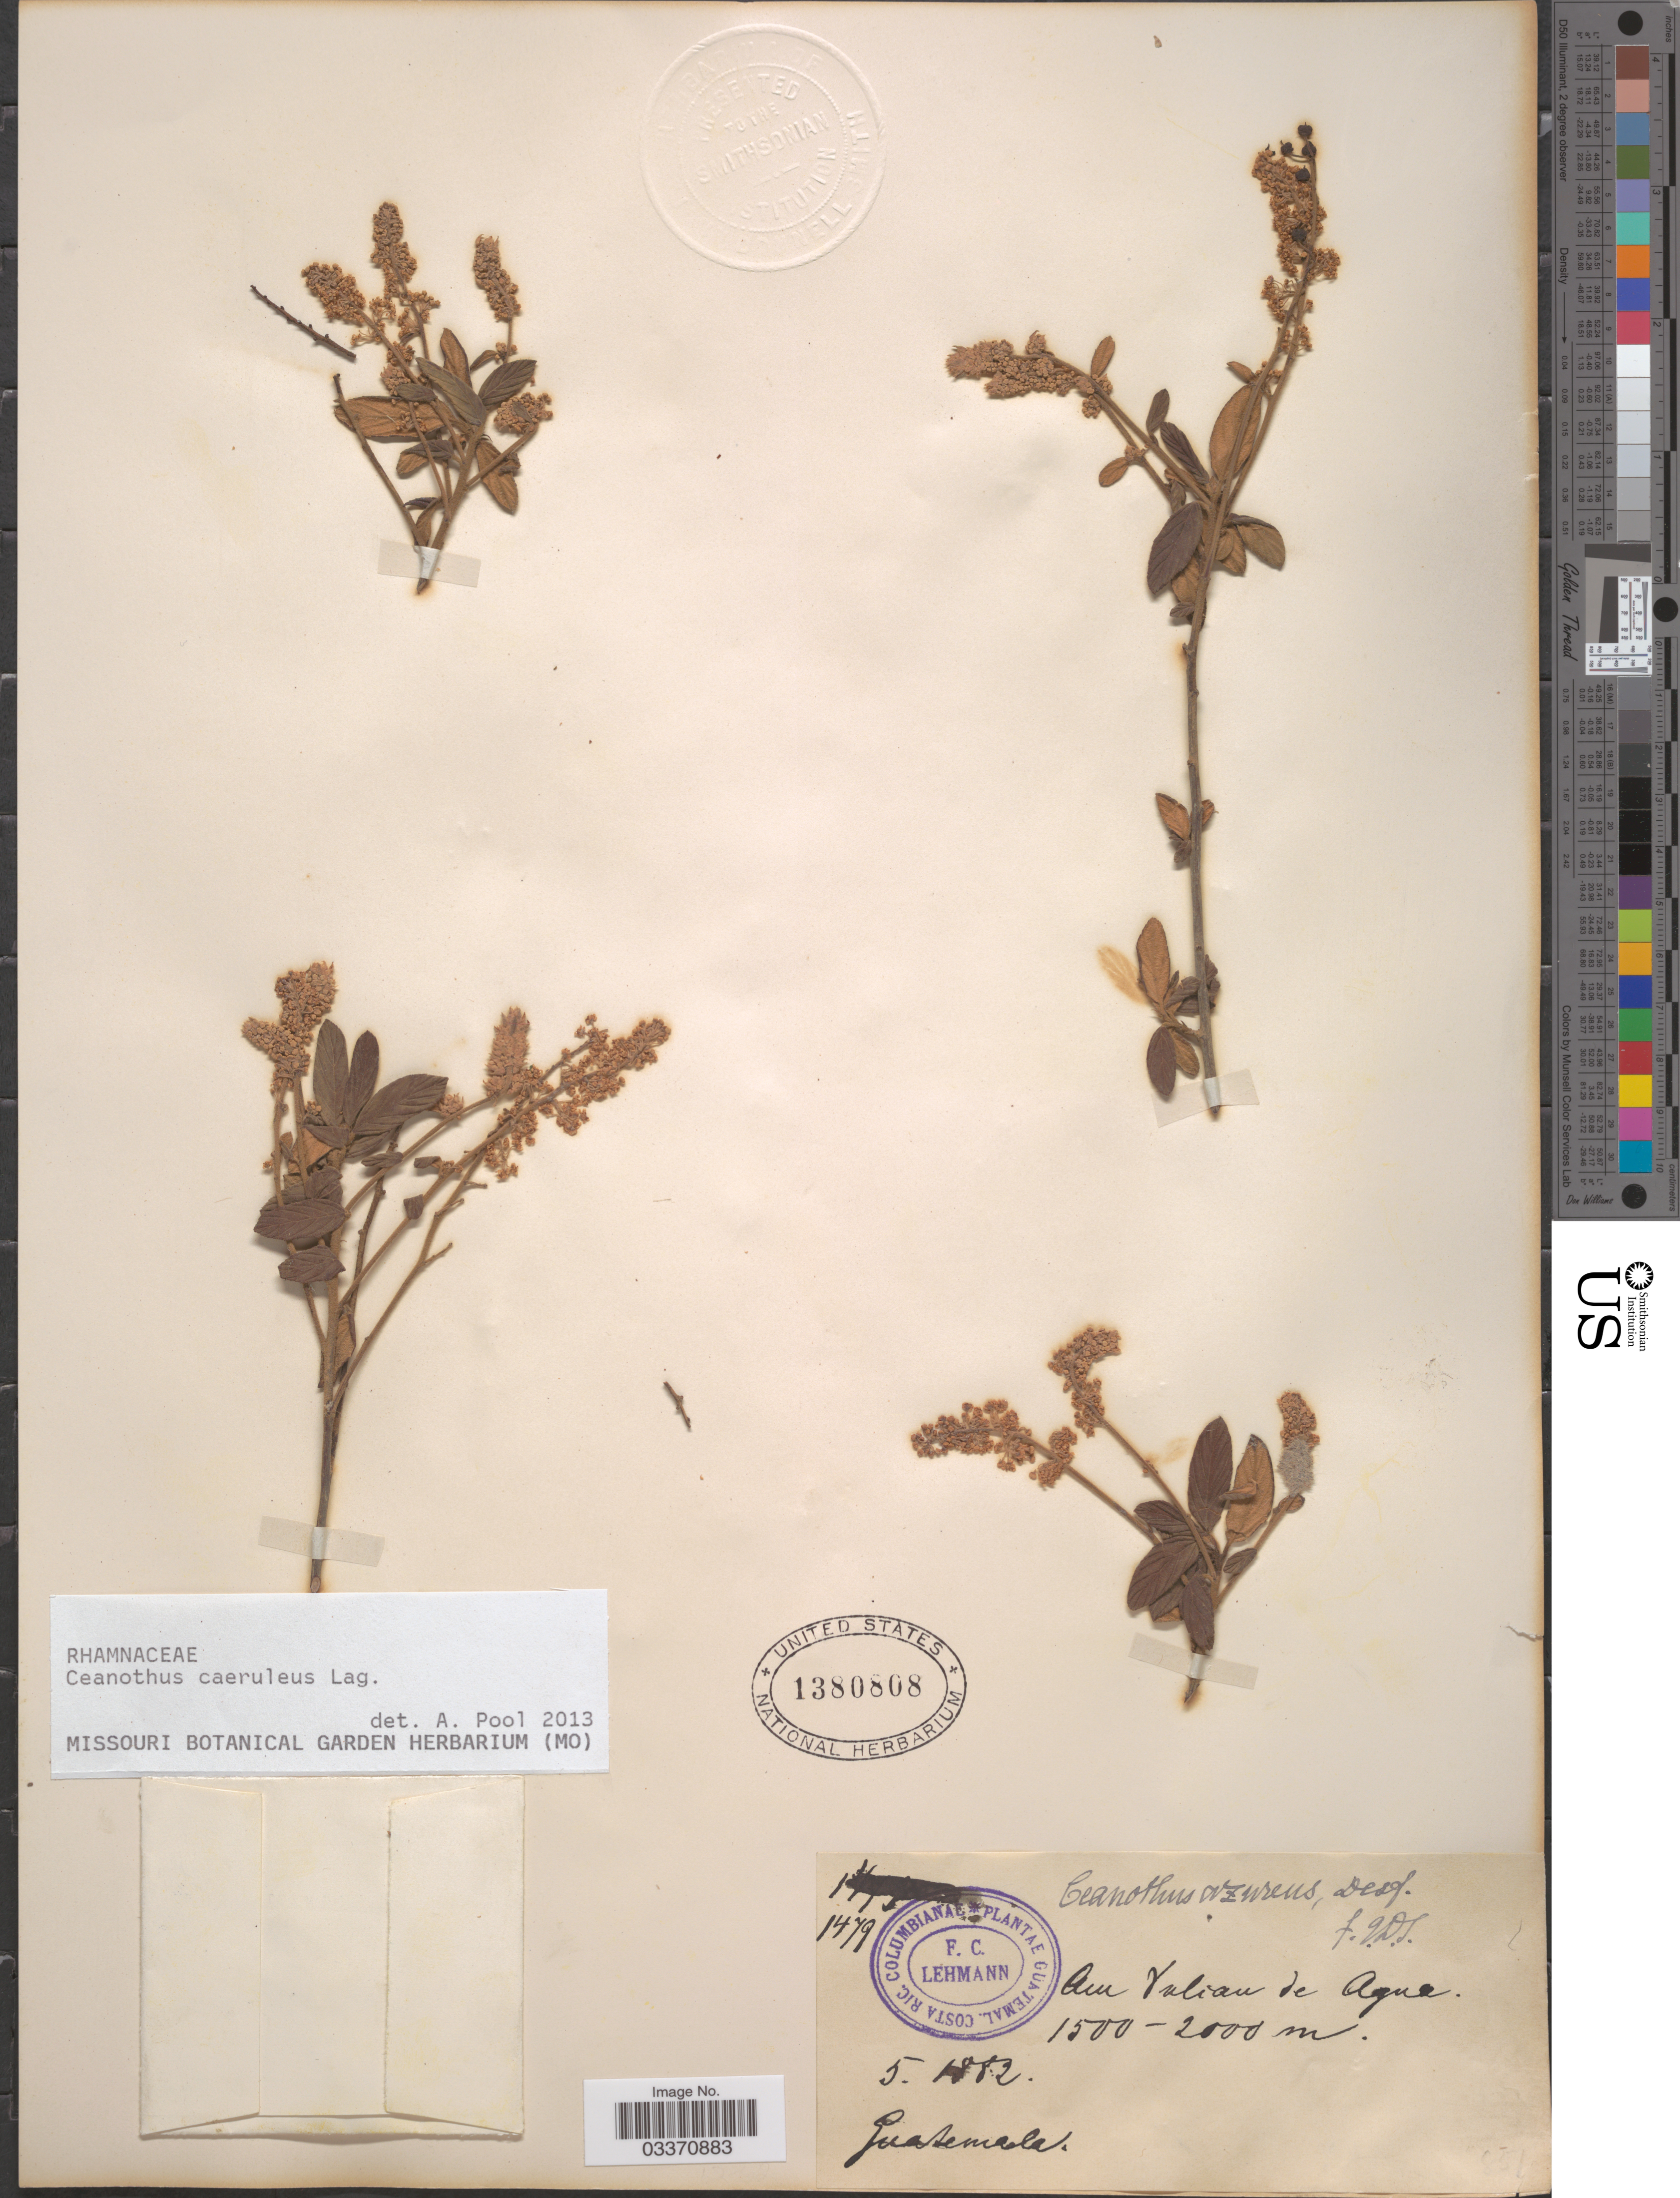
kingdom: Plantae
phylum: Tracheophyta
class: Magnoliopsida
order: Rosales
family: Rhamnaceae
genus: Ceanothus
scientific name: Ceanothus caeruleus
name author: Lag.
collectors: F. C. Lehmann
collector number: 1479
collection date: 1882-05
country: Guatemala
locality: Am Volcan de Agua.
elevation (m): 1500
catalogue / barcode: US 1380808